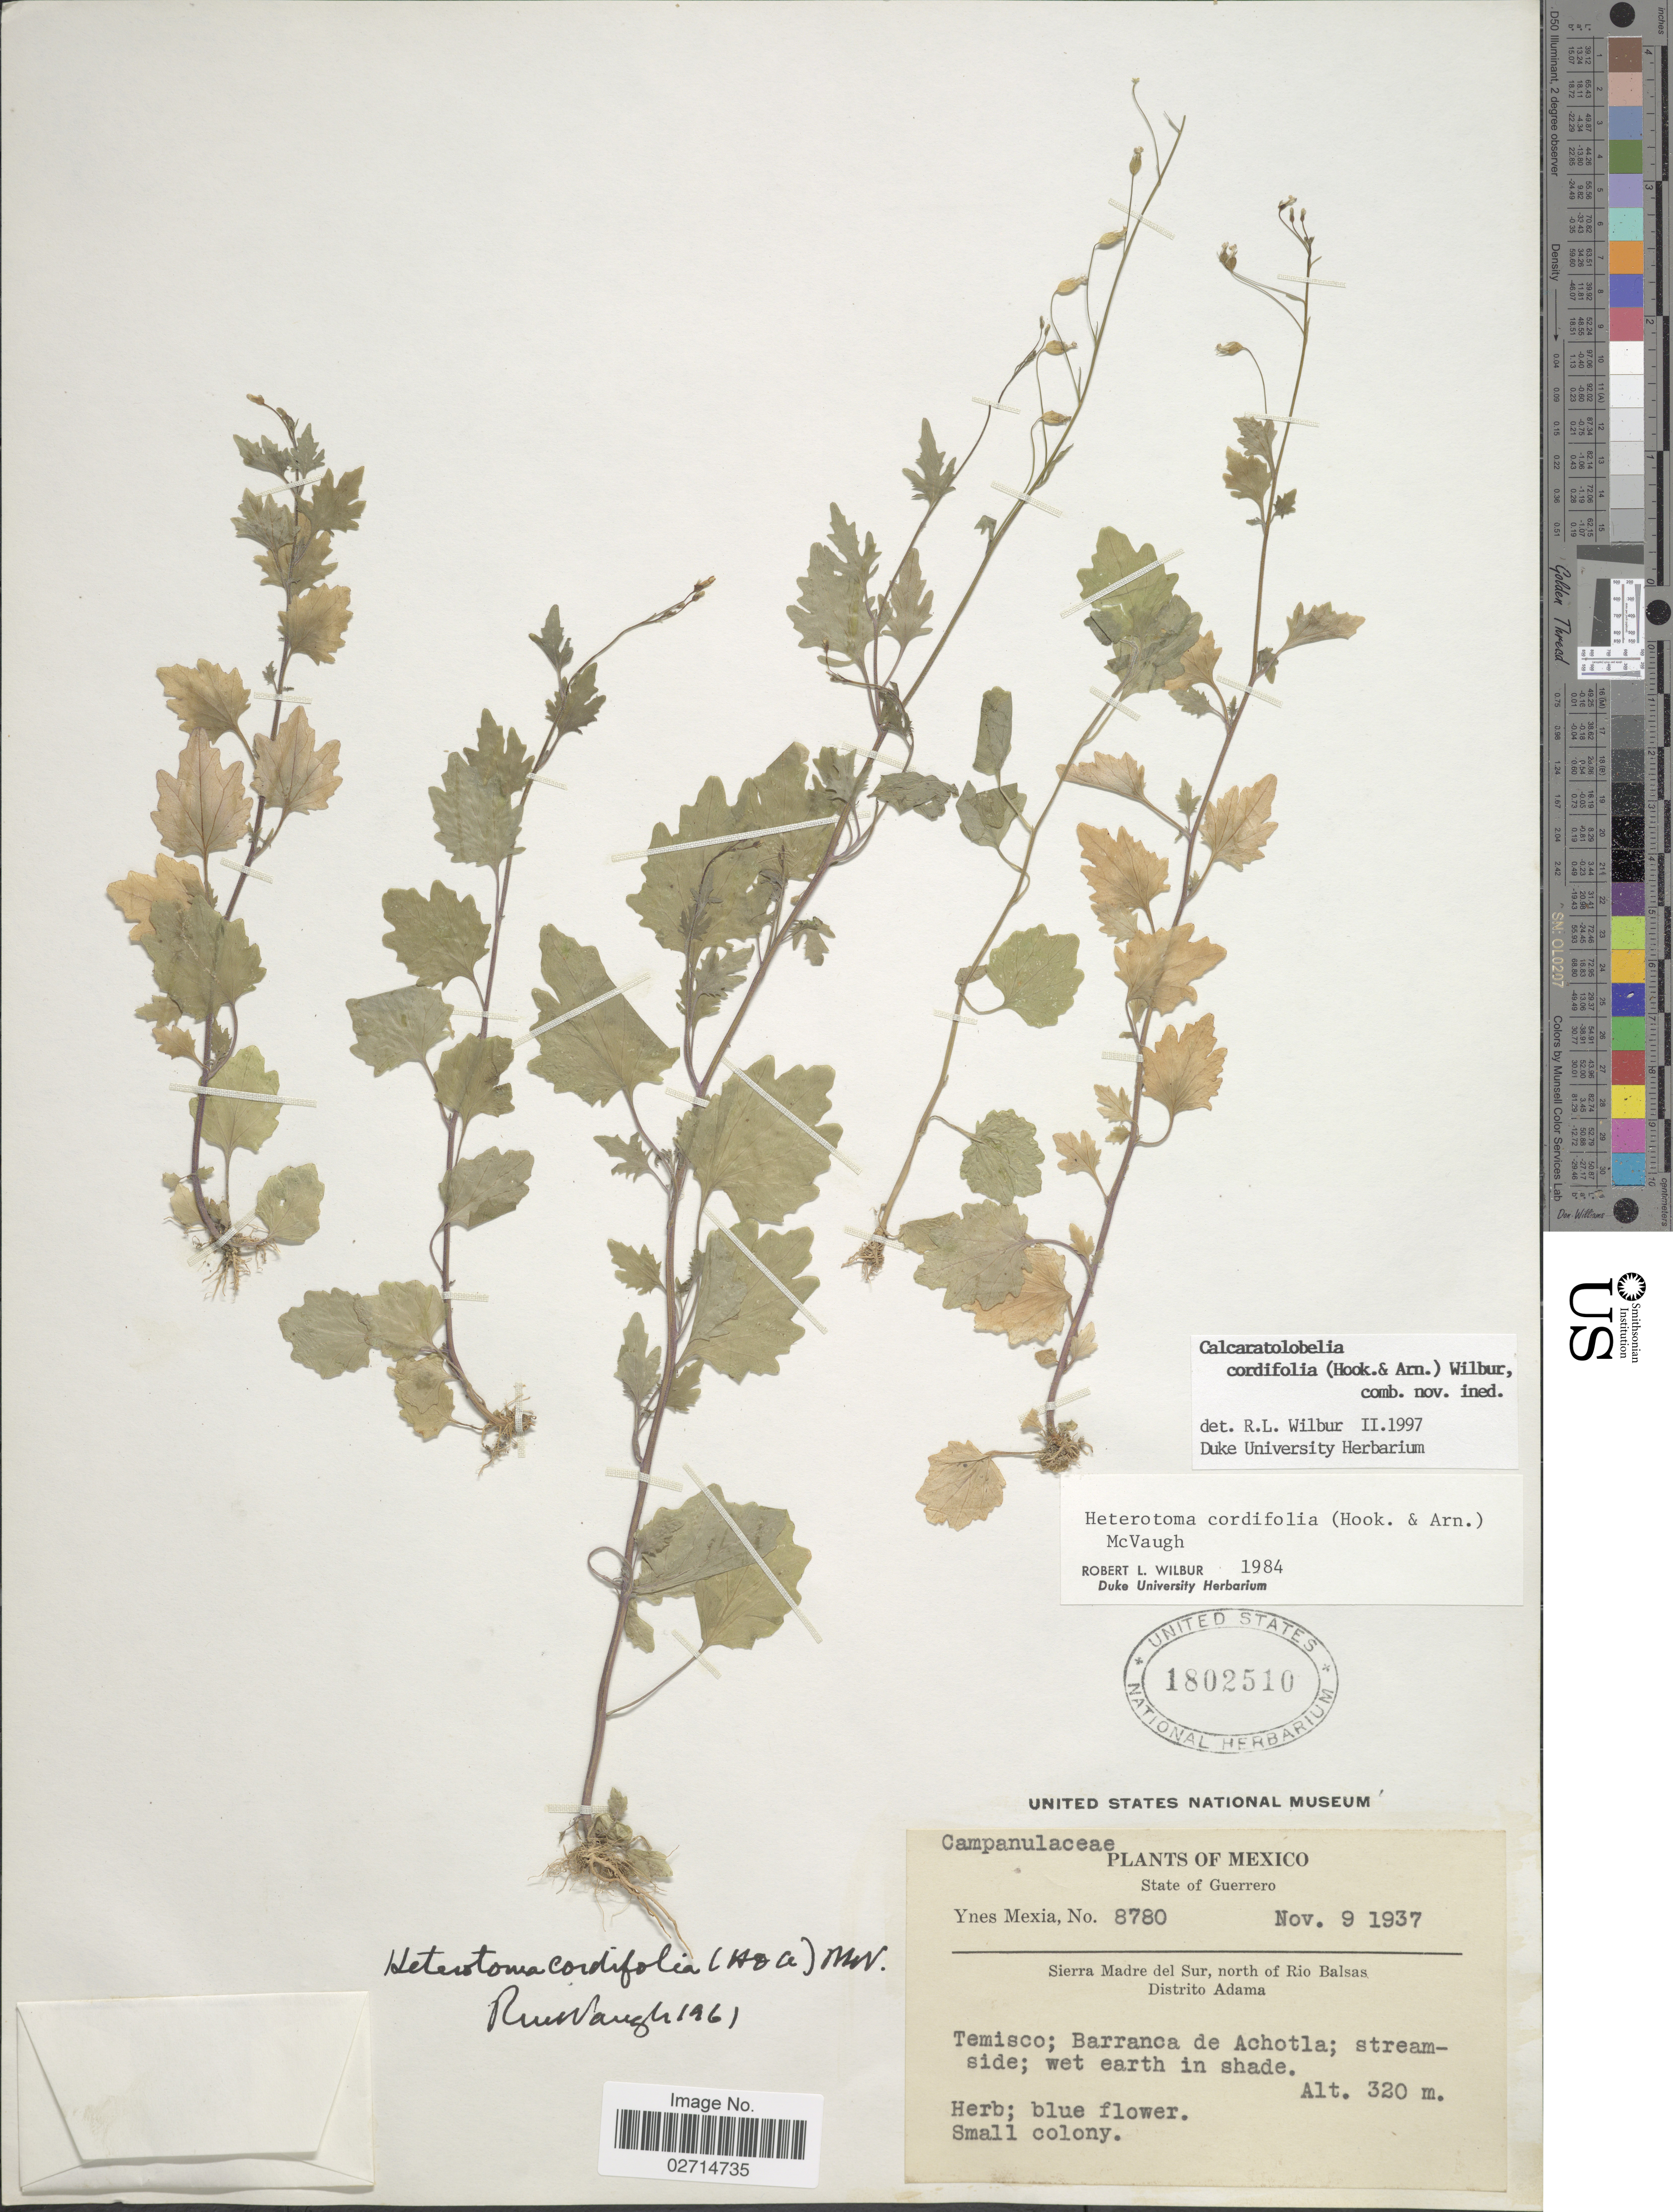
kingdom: Plantae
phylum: Tracheophyta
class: Magnoliopsida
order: Asterales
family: Campanulaceae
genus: Lobelia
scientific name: Lobelia cordifolia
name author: Hook. & Arn.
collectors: Y. Mexia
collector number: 8780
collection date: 1937-11-09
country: Mexico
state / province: Guerrero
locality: Sierra Madre del Sur, north of Rio Balsas. Distrito Adama. Temisco; Barranca de Achotla.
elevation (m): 320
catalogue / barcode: US 1802510